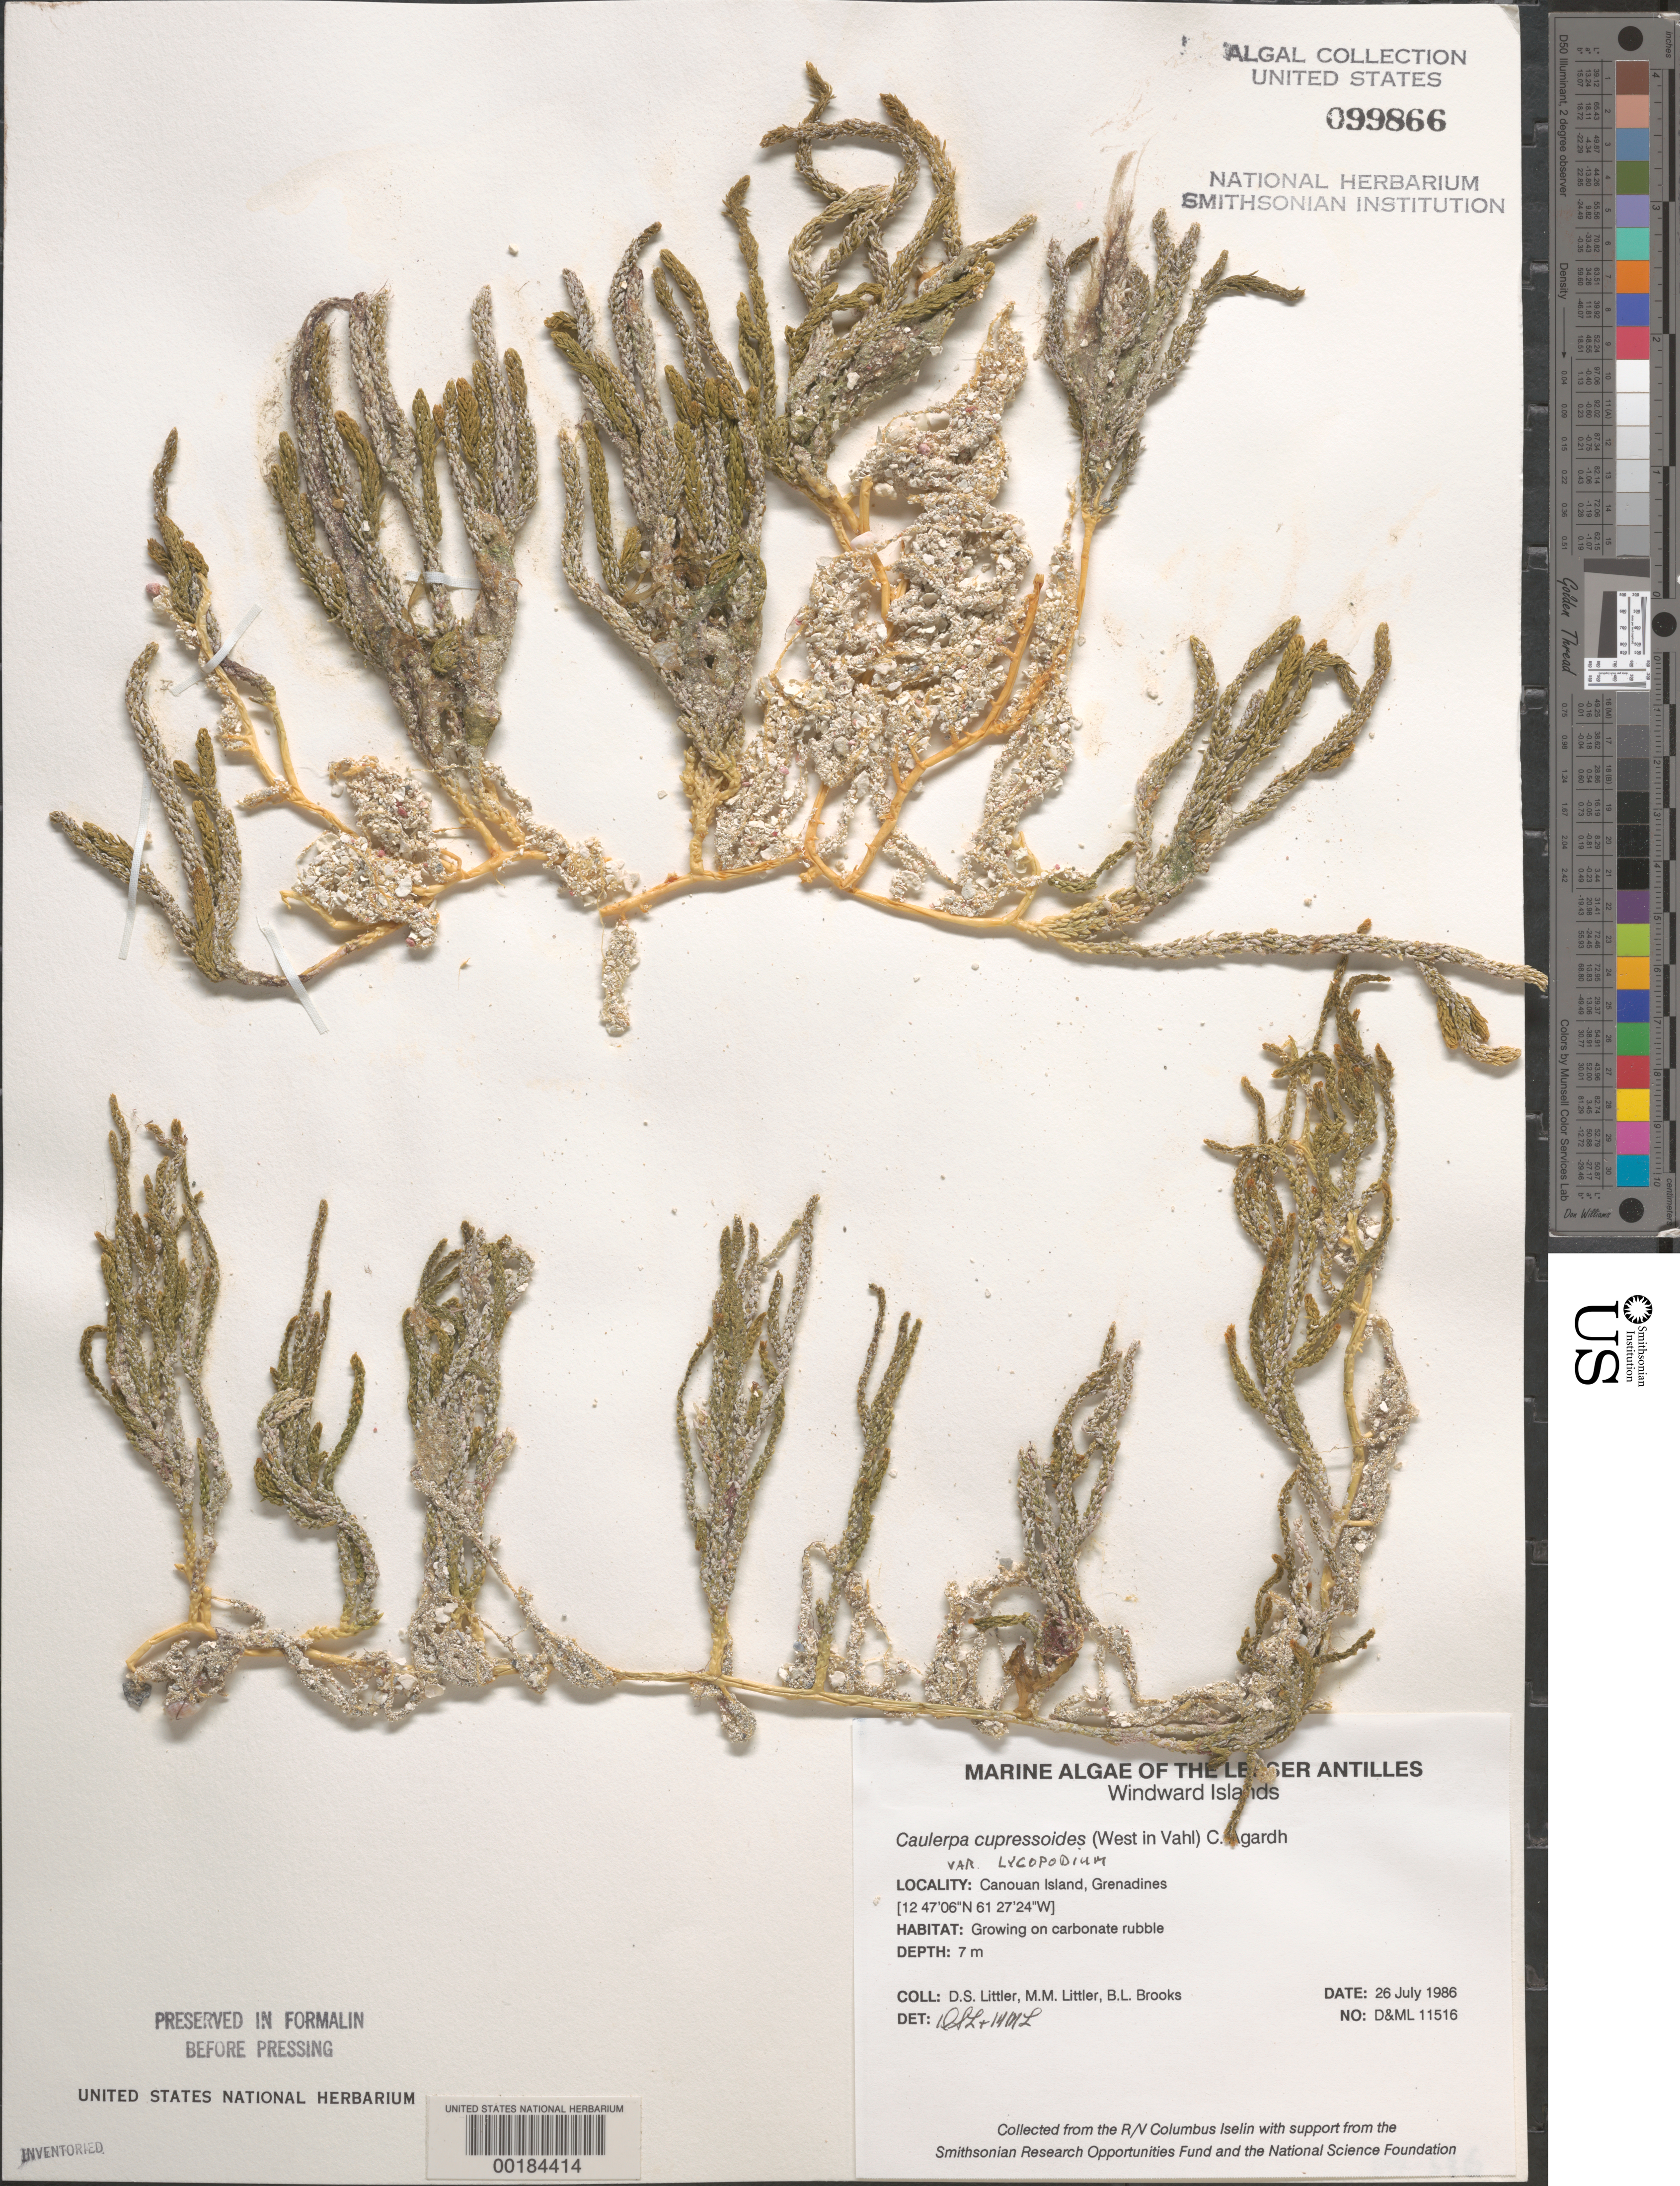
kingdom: Plantae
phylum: Chlorophyta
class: Ulvophyceae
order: Bryopsidales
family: Caulerpaceae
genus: Caulerpa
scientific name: Caulerpa cupressoides var. lycopodium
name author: Weber Bosse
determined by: Littler, D. S.; Littler, M. M.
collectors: D. S. Littler, M. M. Littler & B. Brooks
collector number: D&ML 11516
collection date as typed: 26 Jul 1986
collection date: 1986-07-26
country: St. Vincent - Grenadines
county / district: Grenadines Parish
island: Canouan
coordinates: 12 47' 06" N, 61 27' 24" W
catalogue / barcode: US 99866